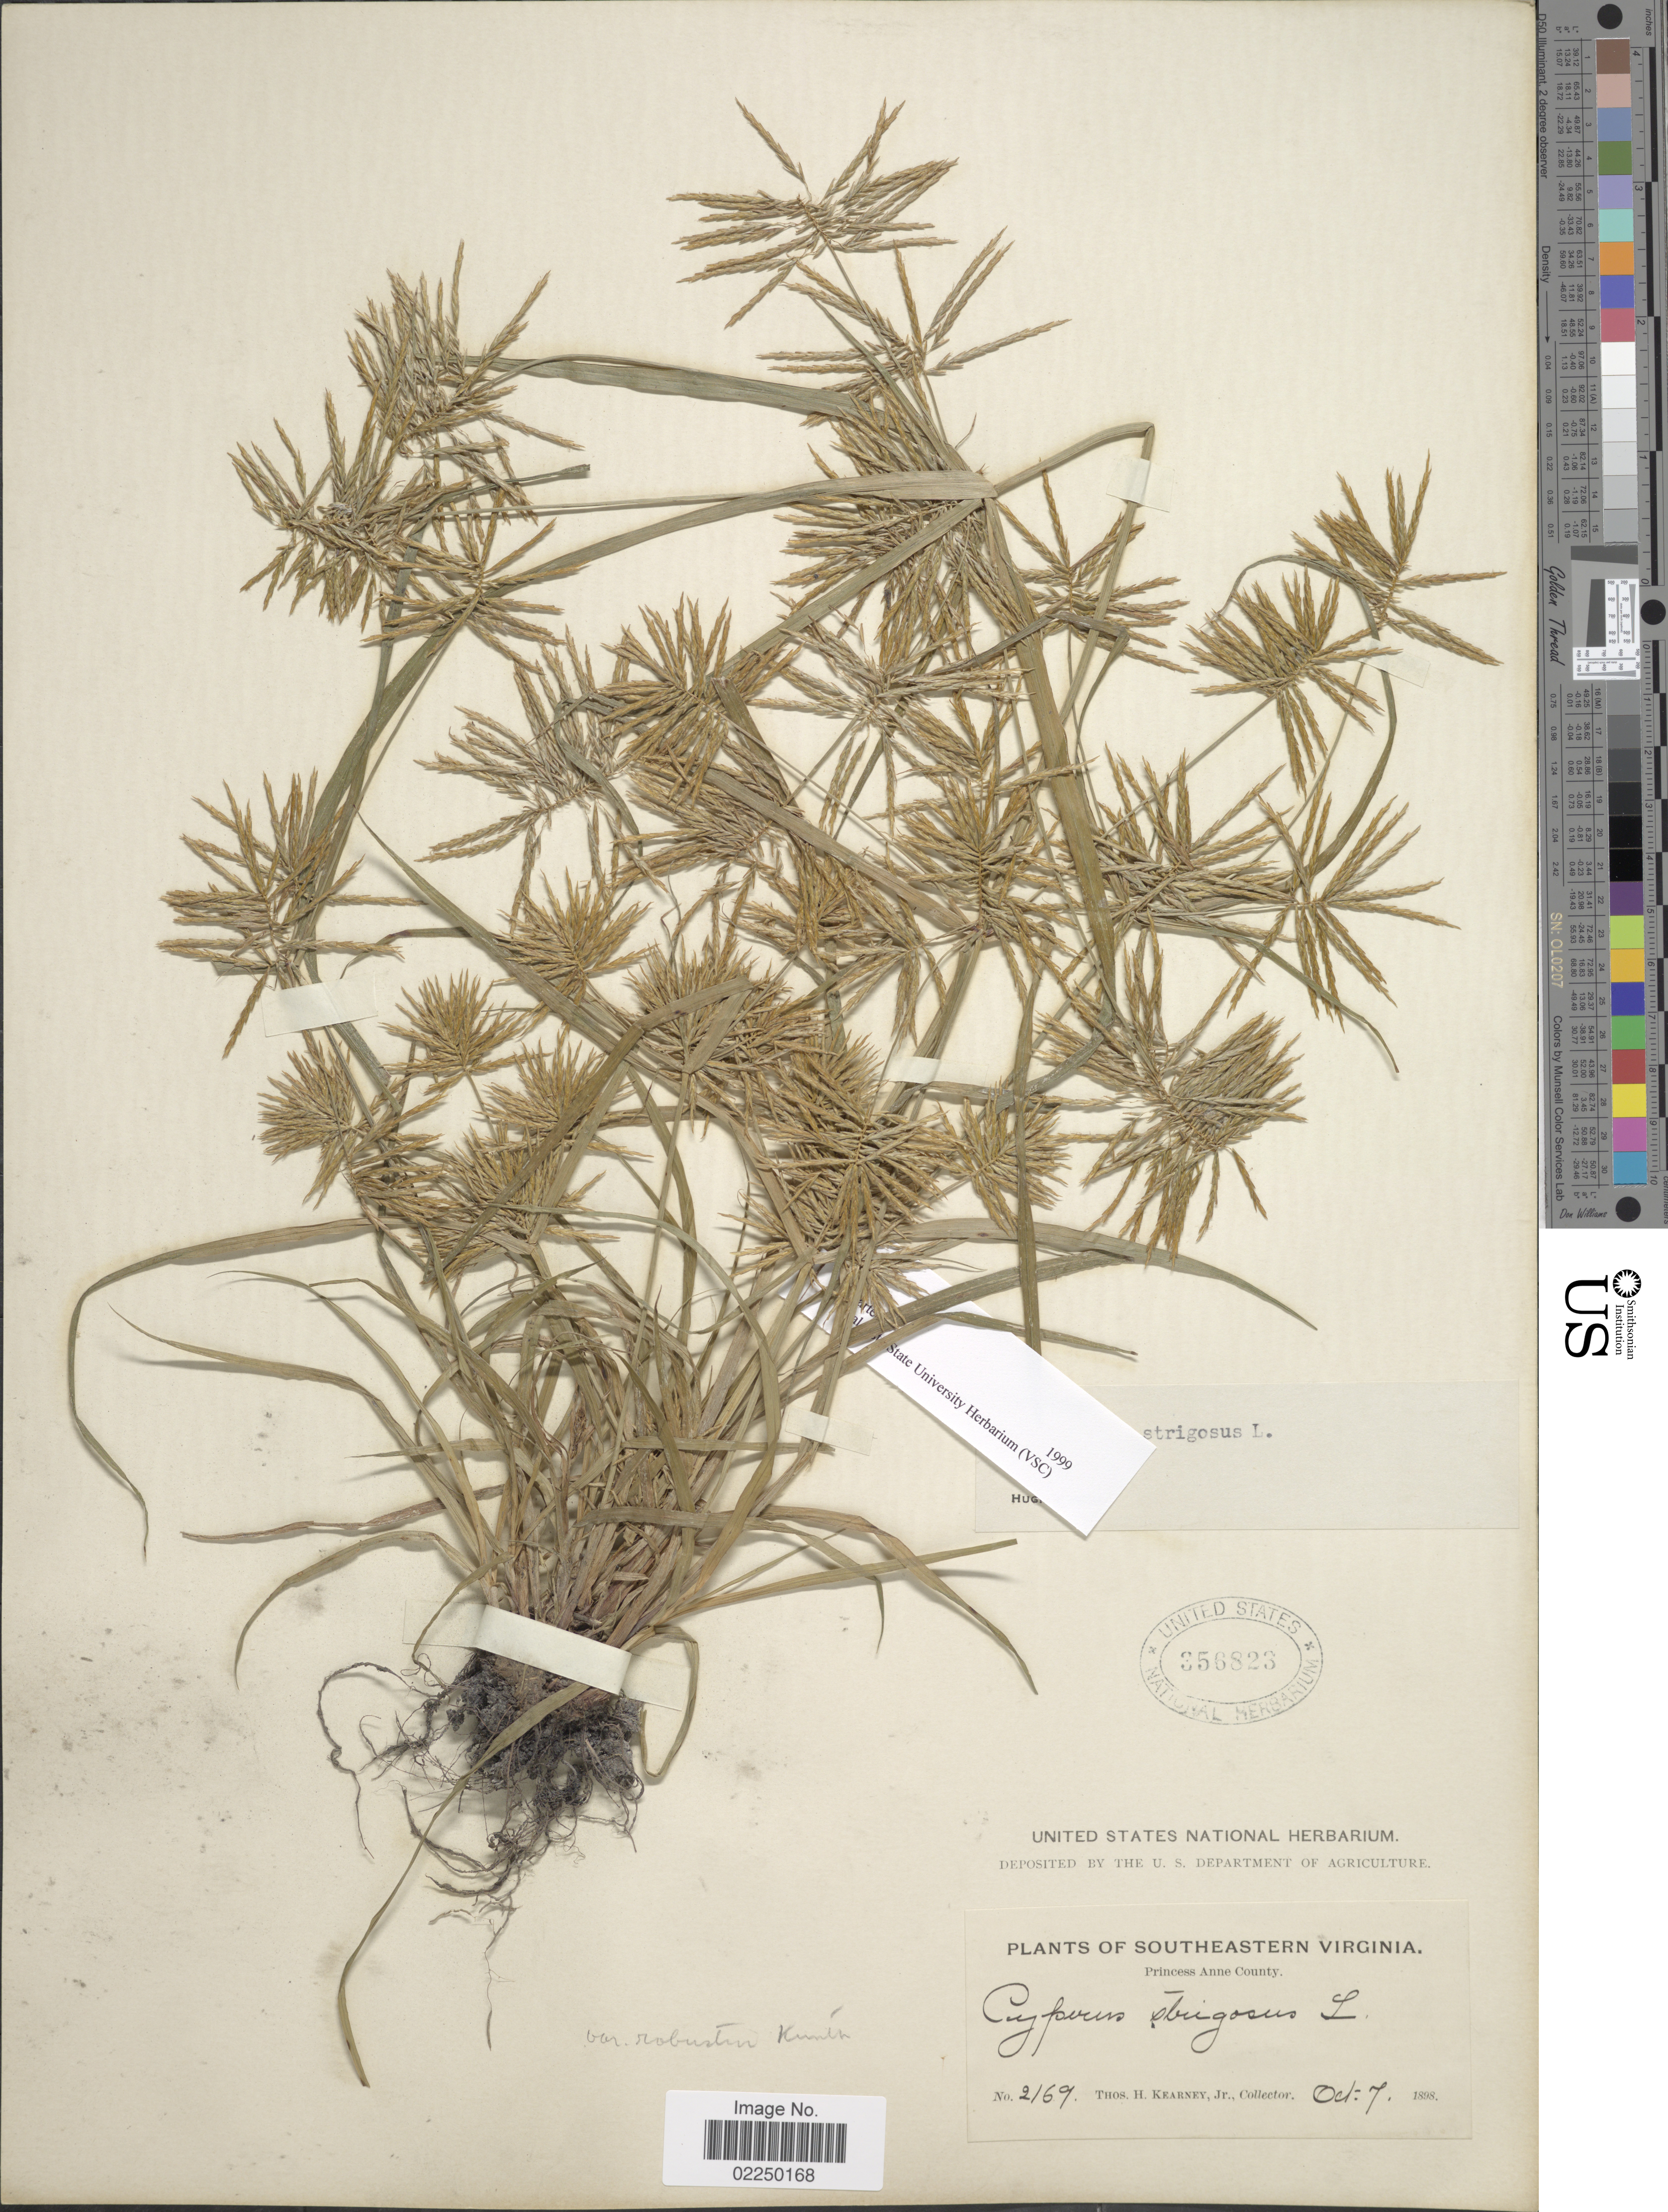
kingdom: Plantae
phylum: Tracheophyta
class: Liliopsida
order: Poales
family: Cyperaceae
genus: Cyperus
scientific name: Cyperus strigosus L.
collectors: T. H. Kearney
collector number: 2169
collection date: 1898-10-07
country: United States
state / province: Virginia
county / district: City of Virginia Beach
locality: Southeatern Virginia, Princess Anne County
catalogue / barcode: US 356823